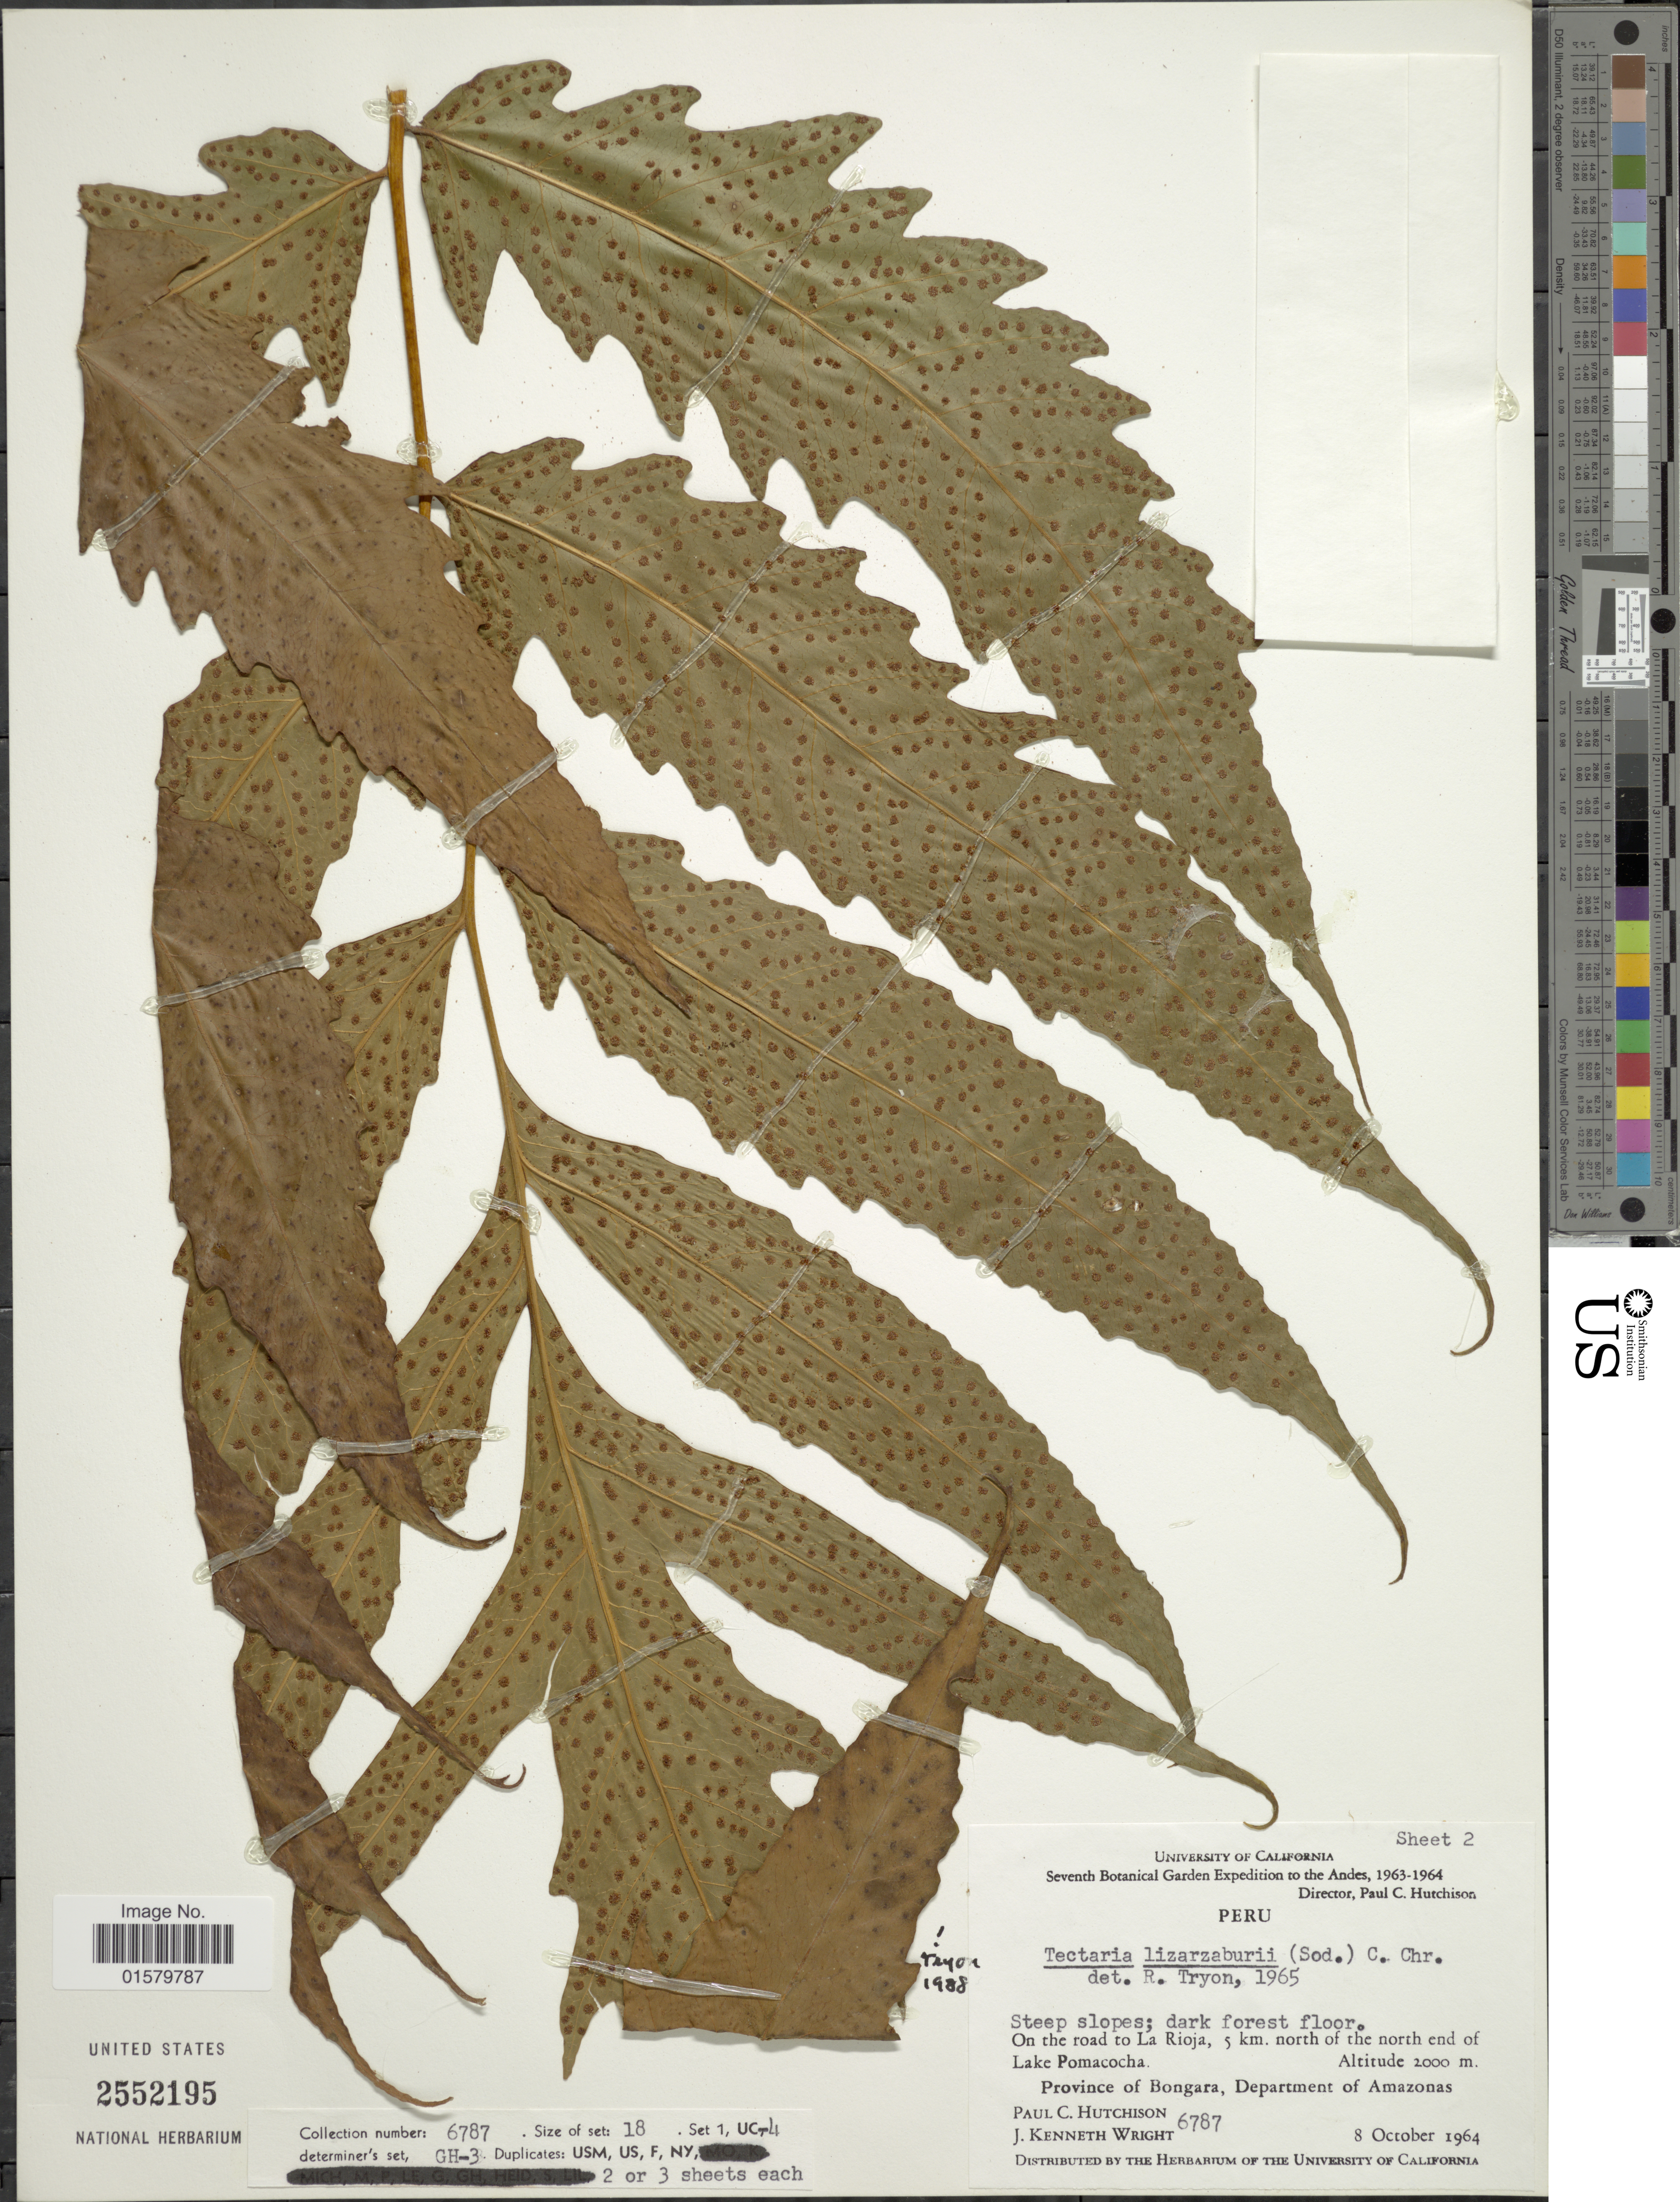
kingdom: Plantae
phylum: Tracheophyta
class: Polypodiopsida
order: Polypodiales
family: Tectariaceae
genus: Tectaria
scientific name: Tectaria lizarzaburui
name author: (Sodiro) C. Chr.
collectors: P. C. Hutchison & J. K. Wright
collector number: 6787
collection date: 1964-10-08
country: Peru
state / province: Amazonas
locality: On the road to La Rioja, 5 km north of the north end of Lake Pomacocha, Province of Bongara, Department of Amazonas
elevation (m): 2000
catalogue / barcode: US 2552195